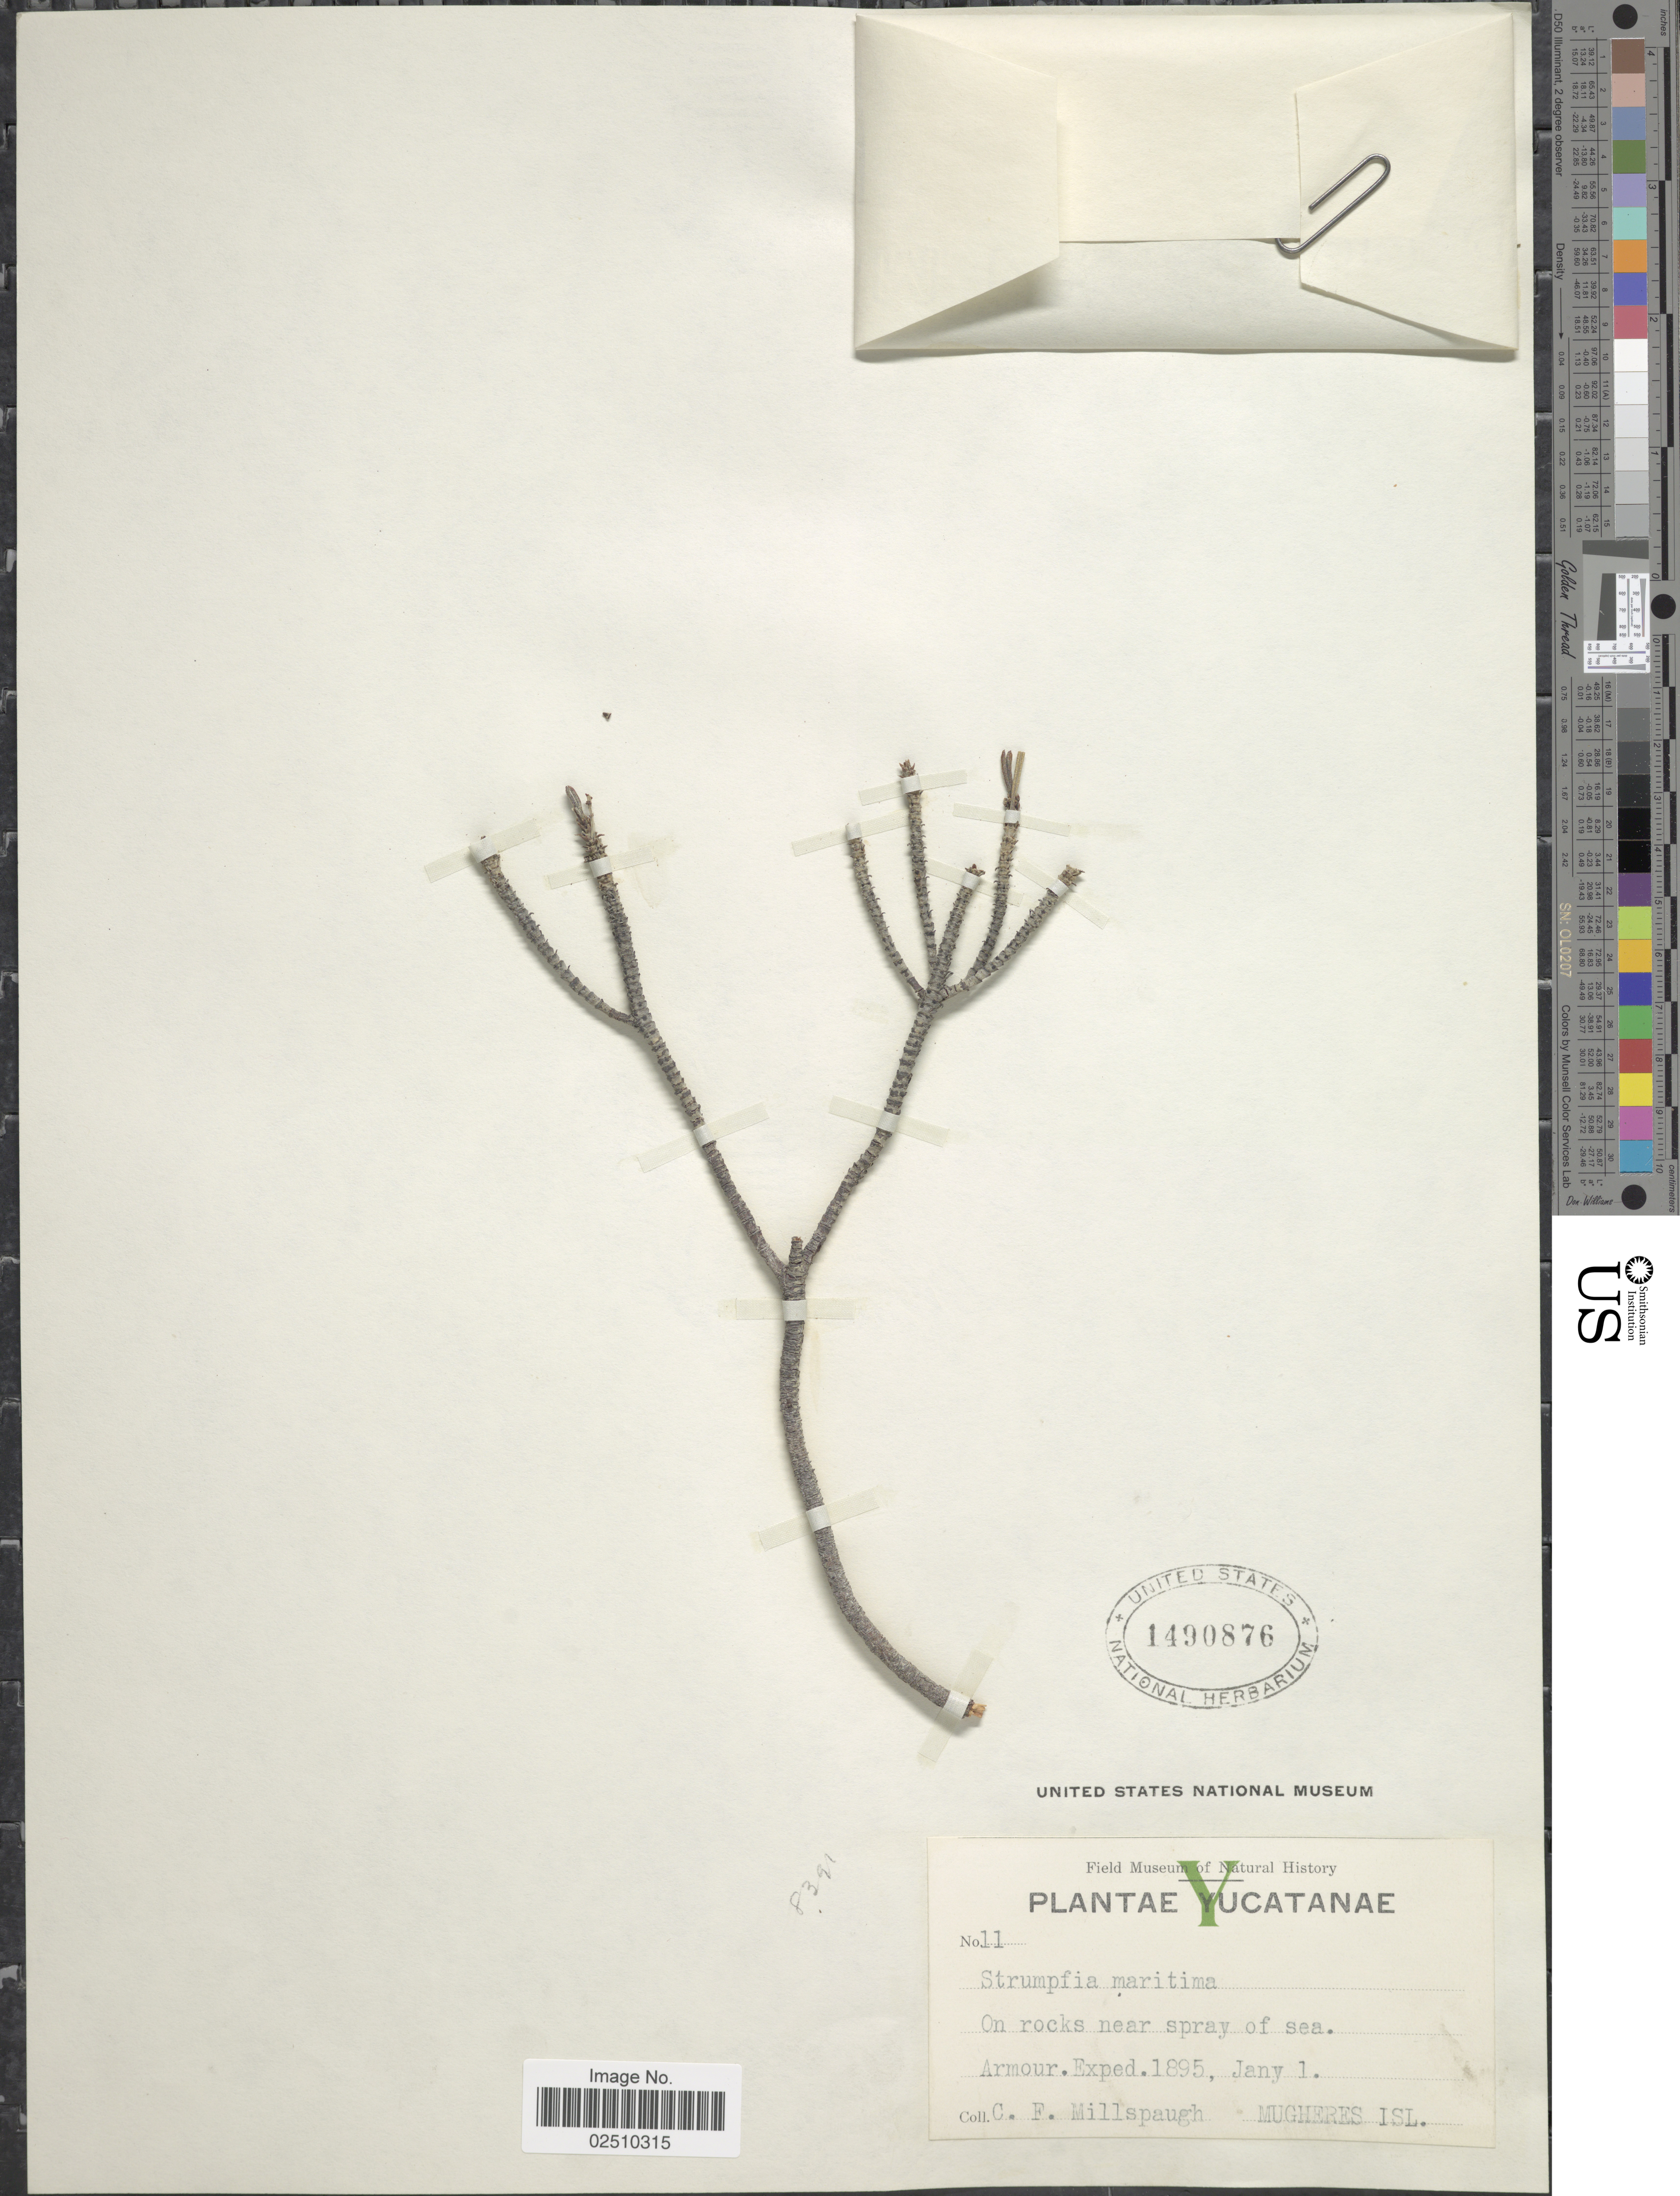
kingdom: Plantae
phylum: Tracheophyta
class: Magnoliopsida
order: Gentianales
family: Rubiaceae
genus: Strumpfia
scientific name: Strumpfia maritima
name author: Jacq.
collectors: C. F. Millspaugh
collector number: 11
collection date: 1895-01-01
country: Mexico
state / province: Yucatán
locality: Yucatanae. Mugheres Isl.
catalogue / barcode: US 1490876